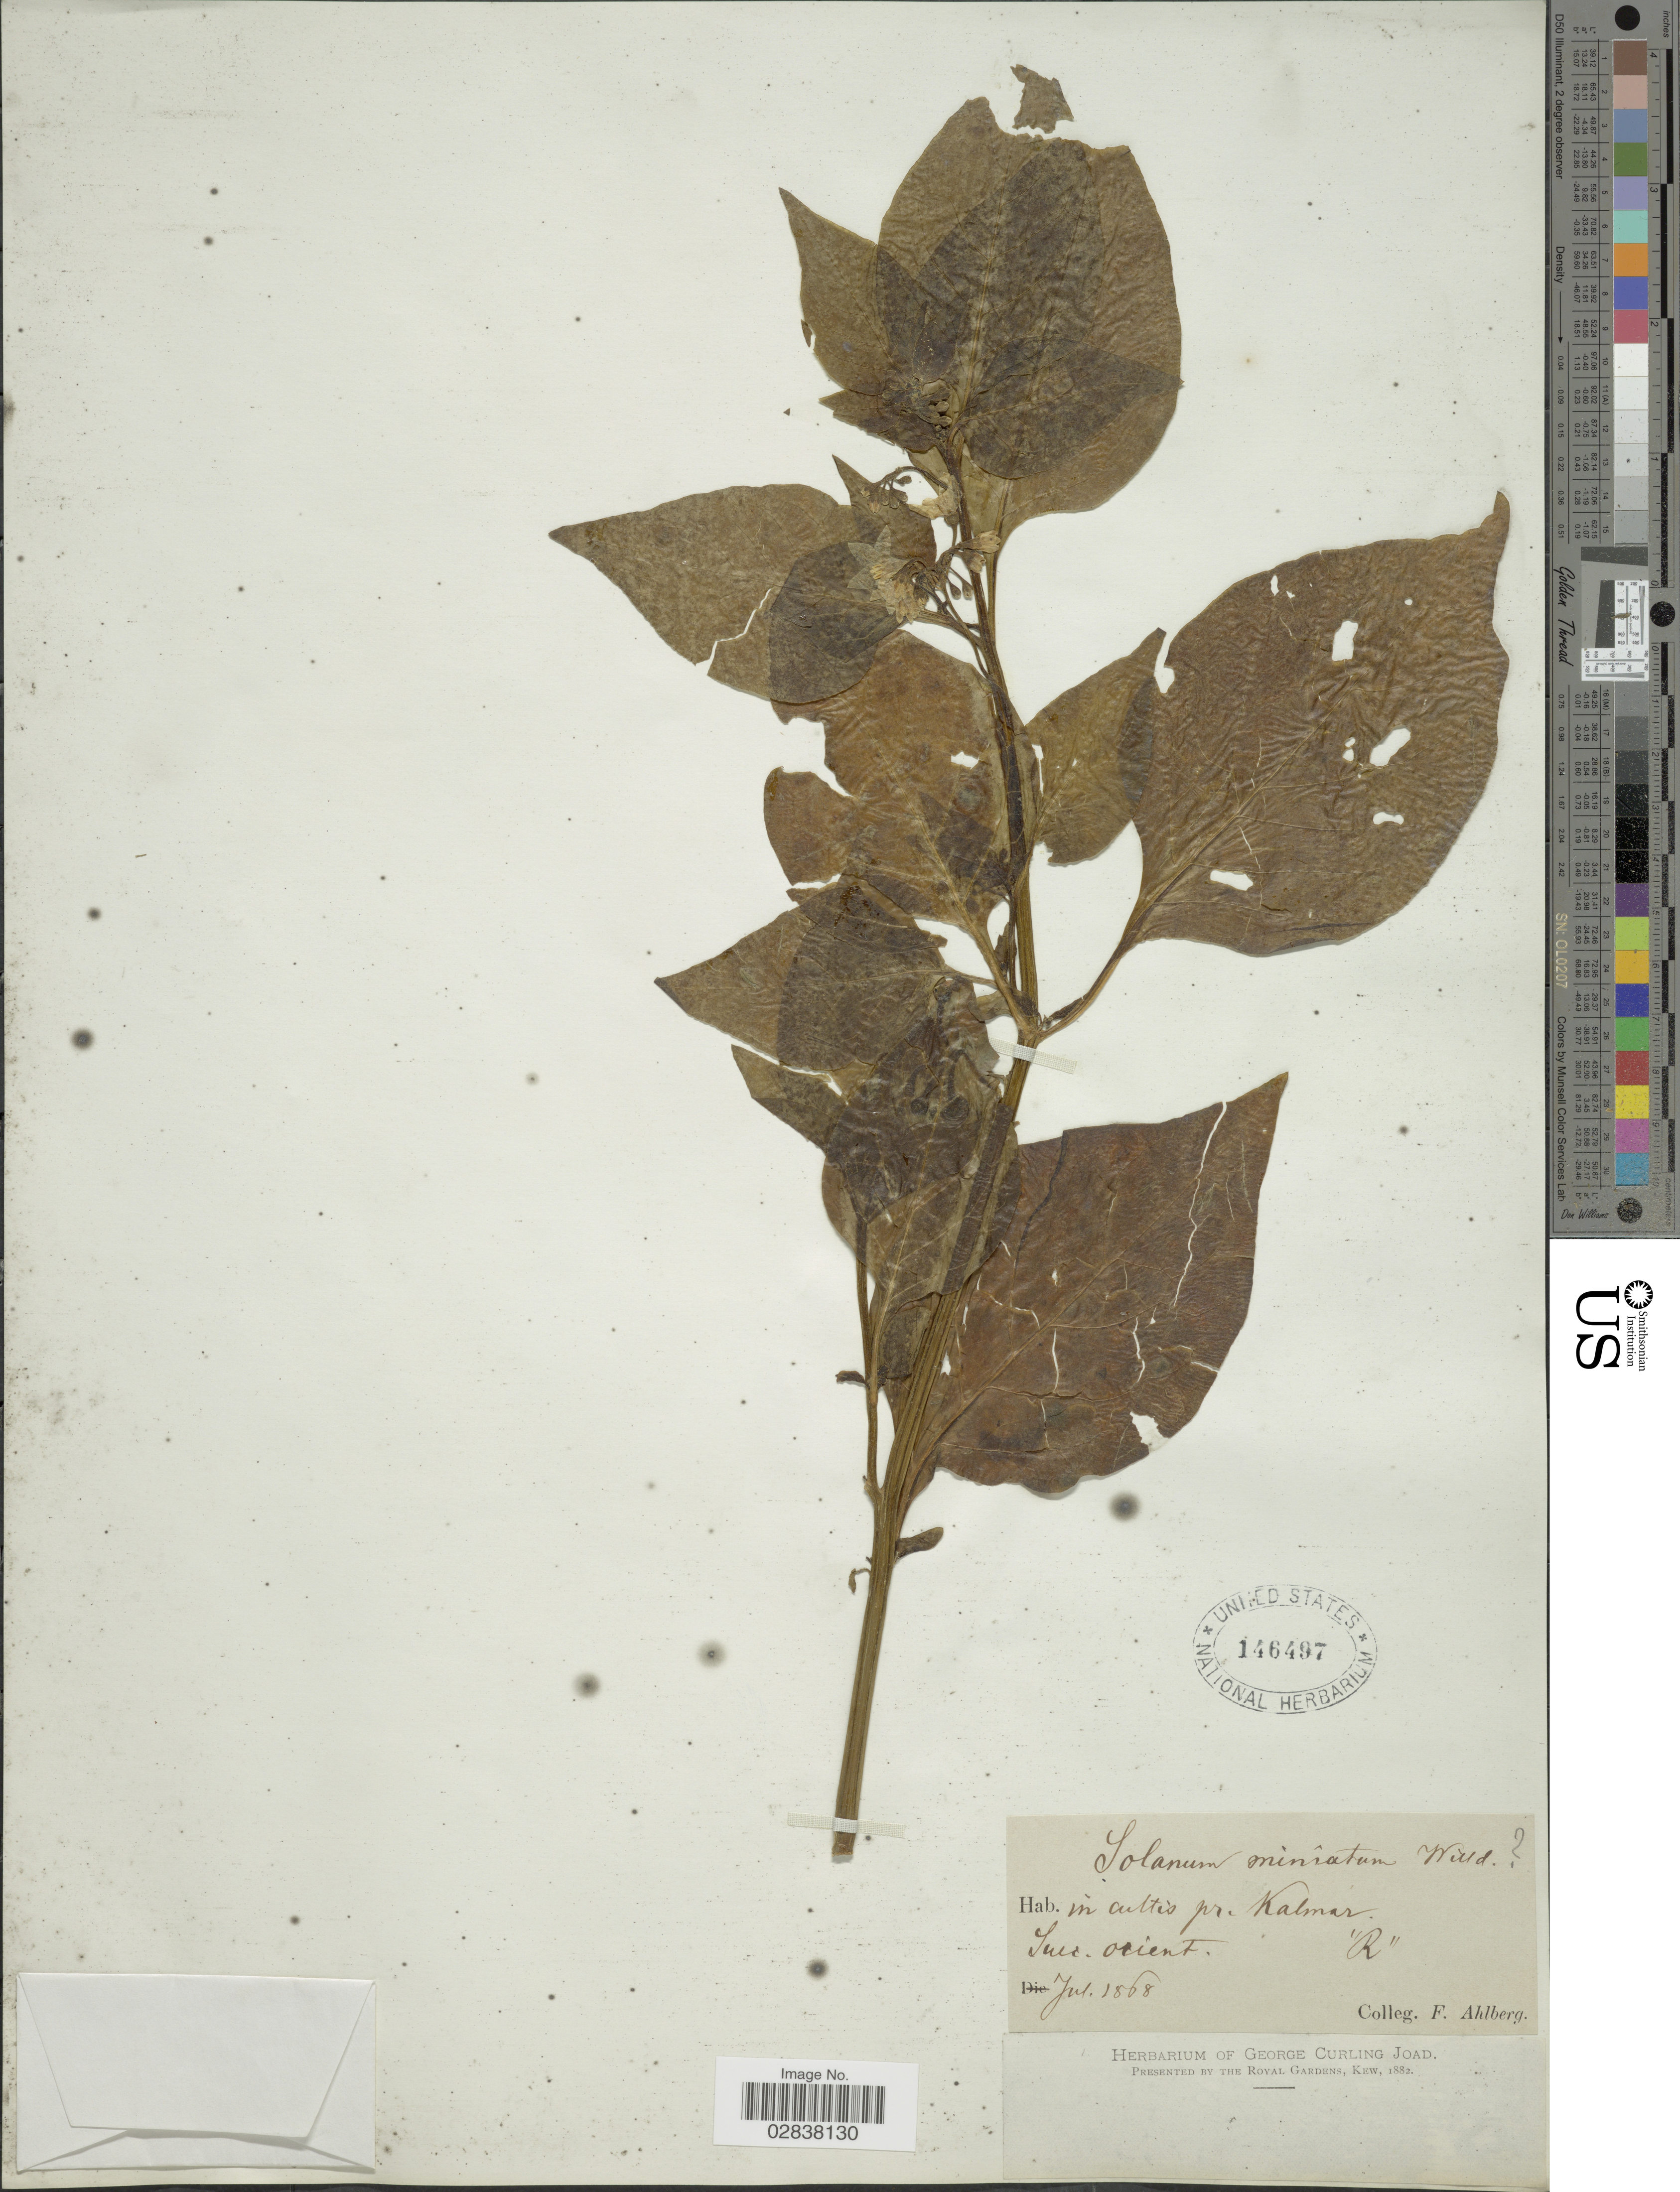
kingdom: Plantae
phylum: Tracheophyta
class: Magnoliopsida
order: Solanales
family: Solanaceae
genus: Solanum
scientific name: Solanum miniatum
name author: Bernh. ex Willd.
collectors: F. Ahlberg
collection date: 1868-07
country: Sweden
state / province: Kalmar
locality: In altis pr. Kalmar, Suec. orient.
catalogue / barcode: US 146497